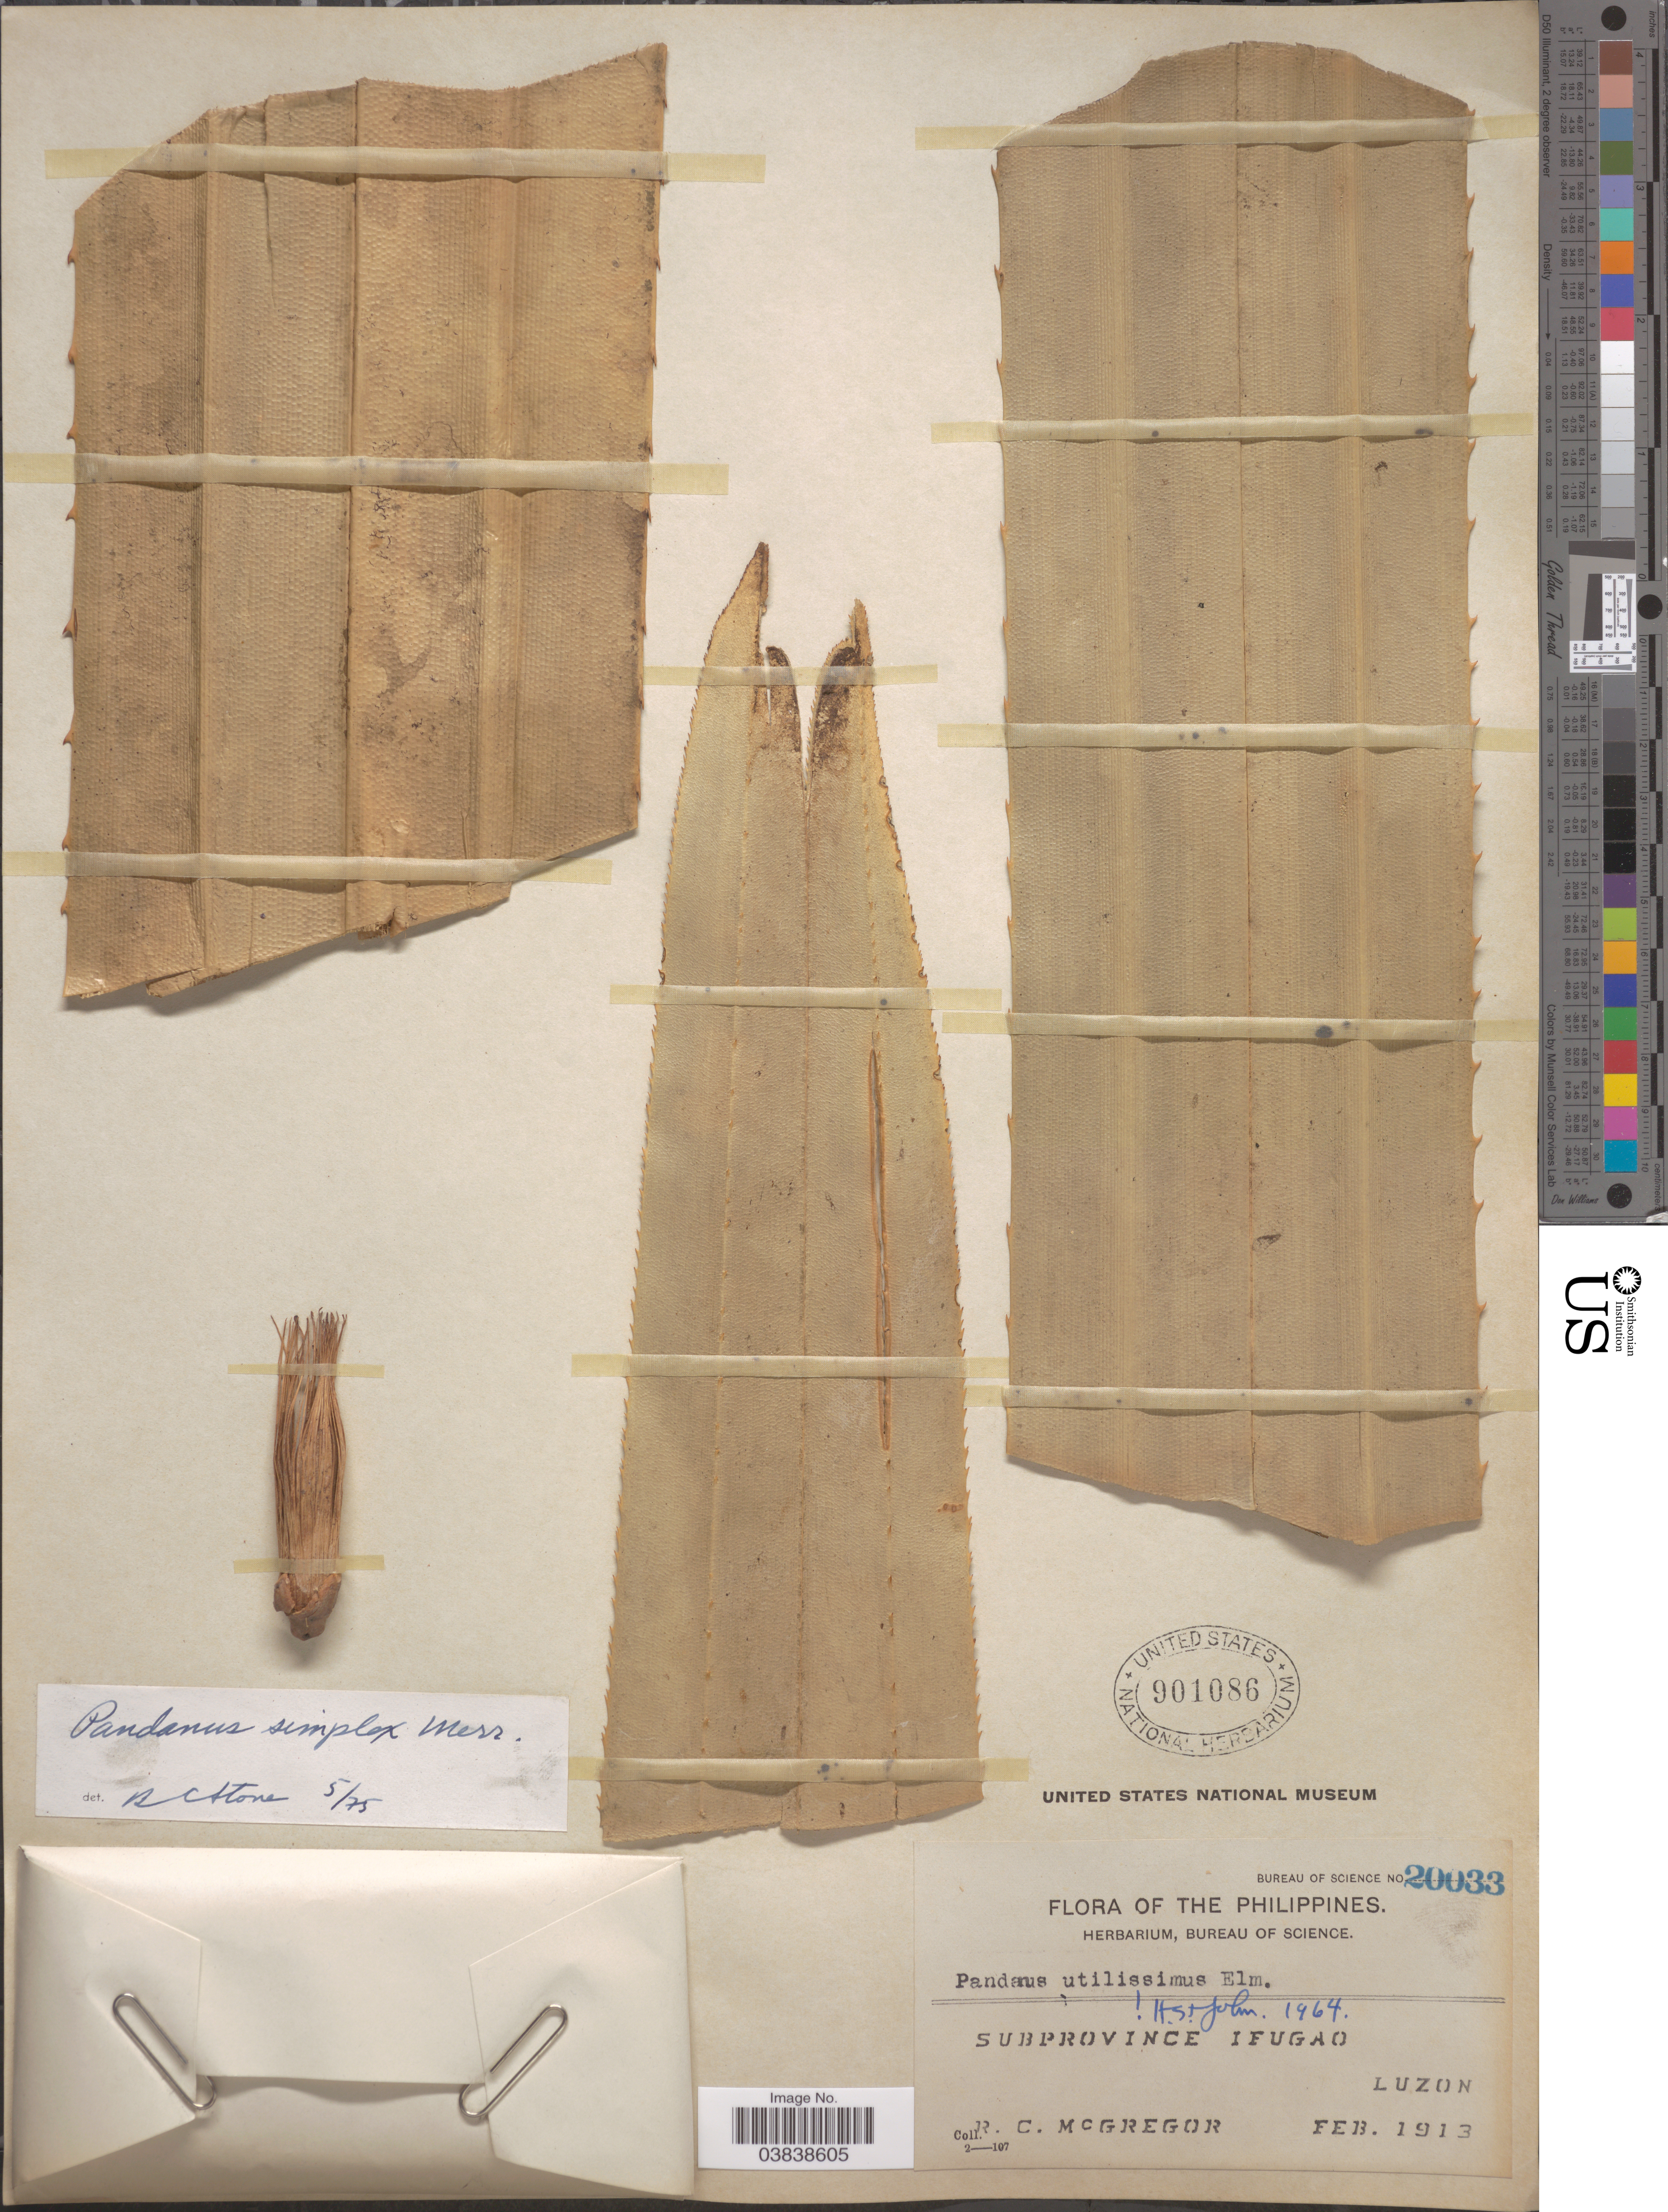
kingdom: Plantae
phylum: Tracheophyta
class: Liliopsida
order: Pandanales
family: Pandanaceae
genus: Pandanus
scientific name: Pandanus simplex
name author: Merr.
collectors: R. C. McGregor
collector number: Bureau of Science 20033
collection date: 1913-02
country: Philippines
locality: Subprovince Ifugao, Luzon.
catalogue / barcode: US 901086